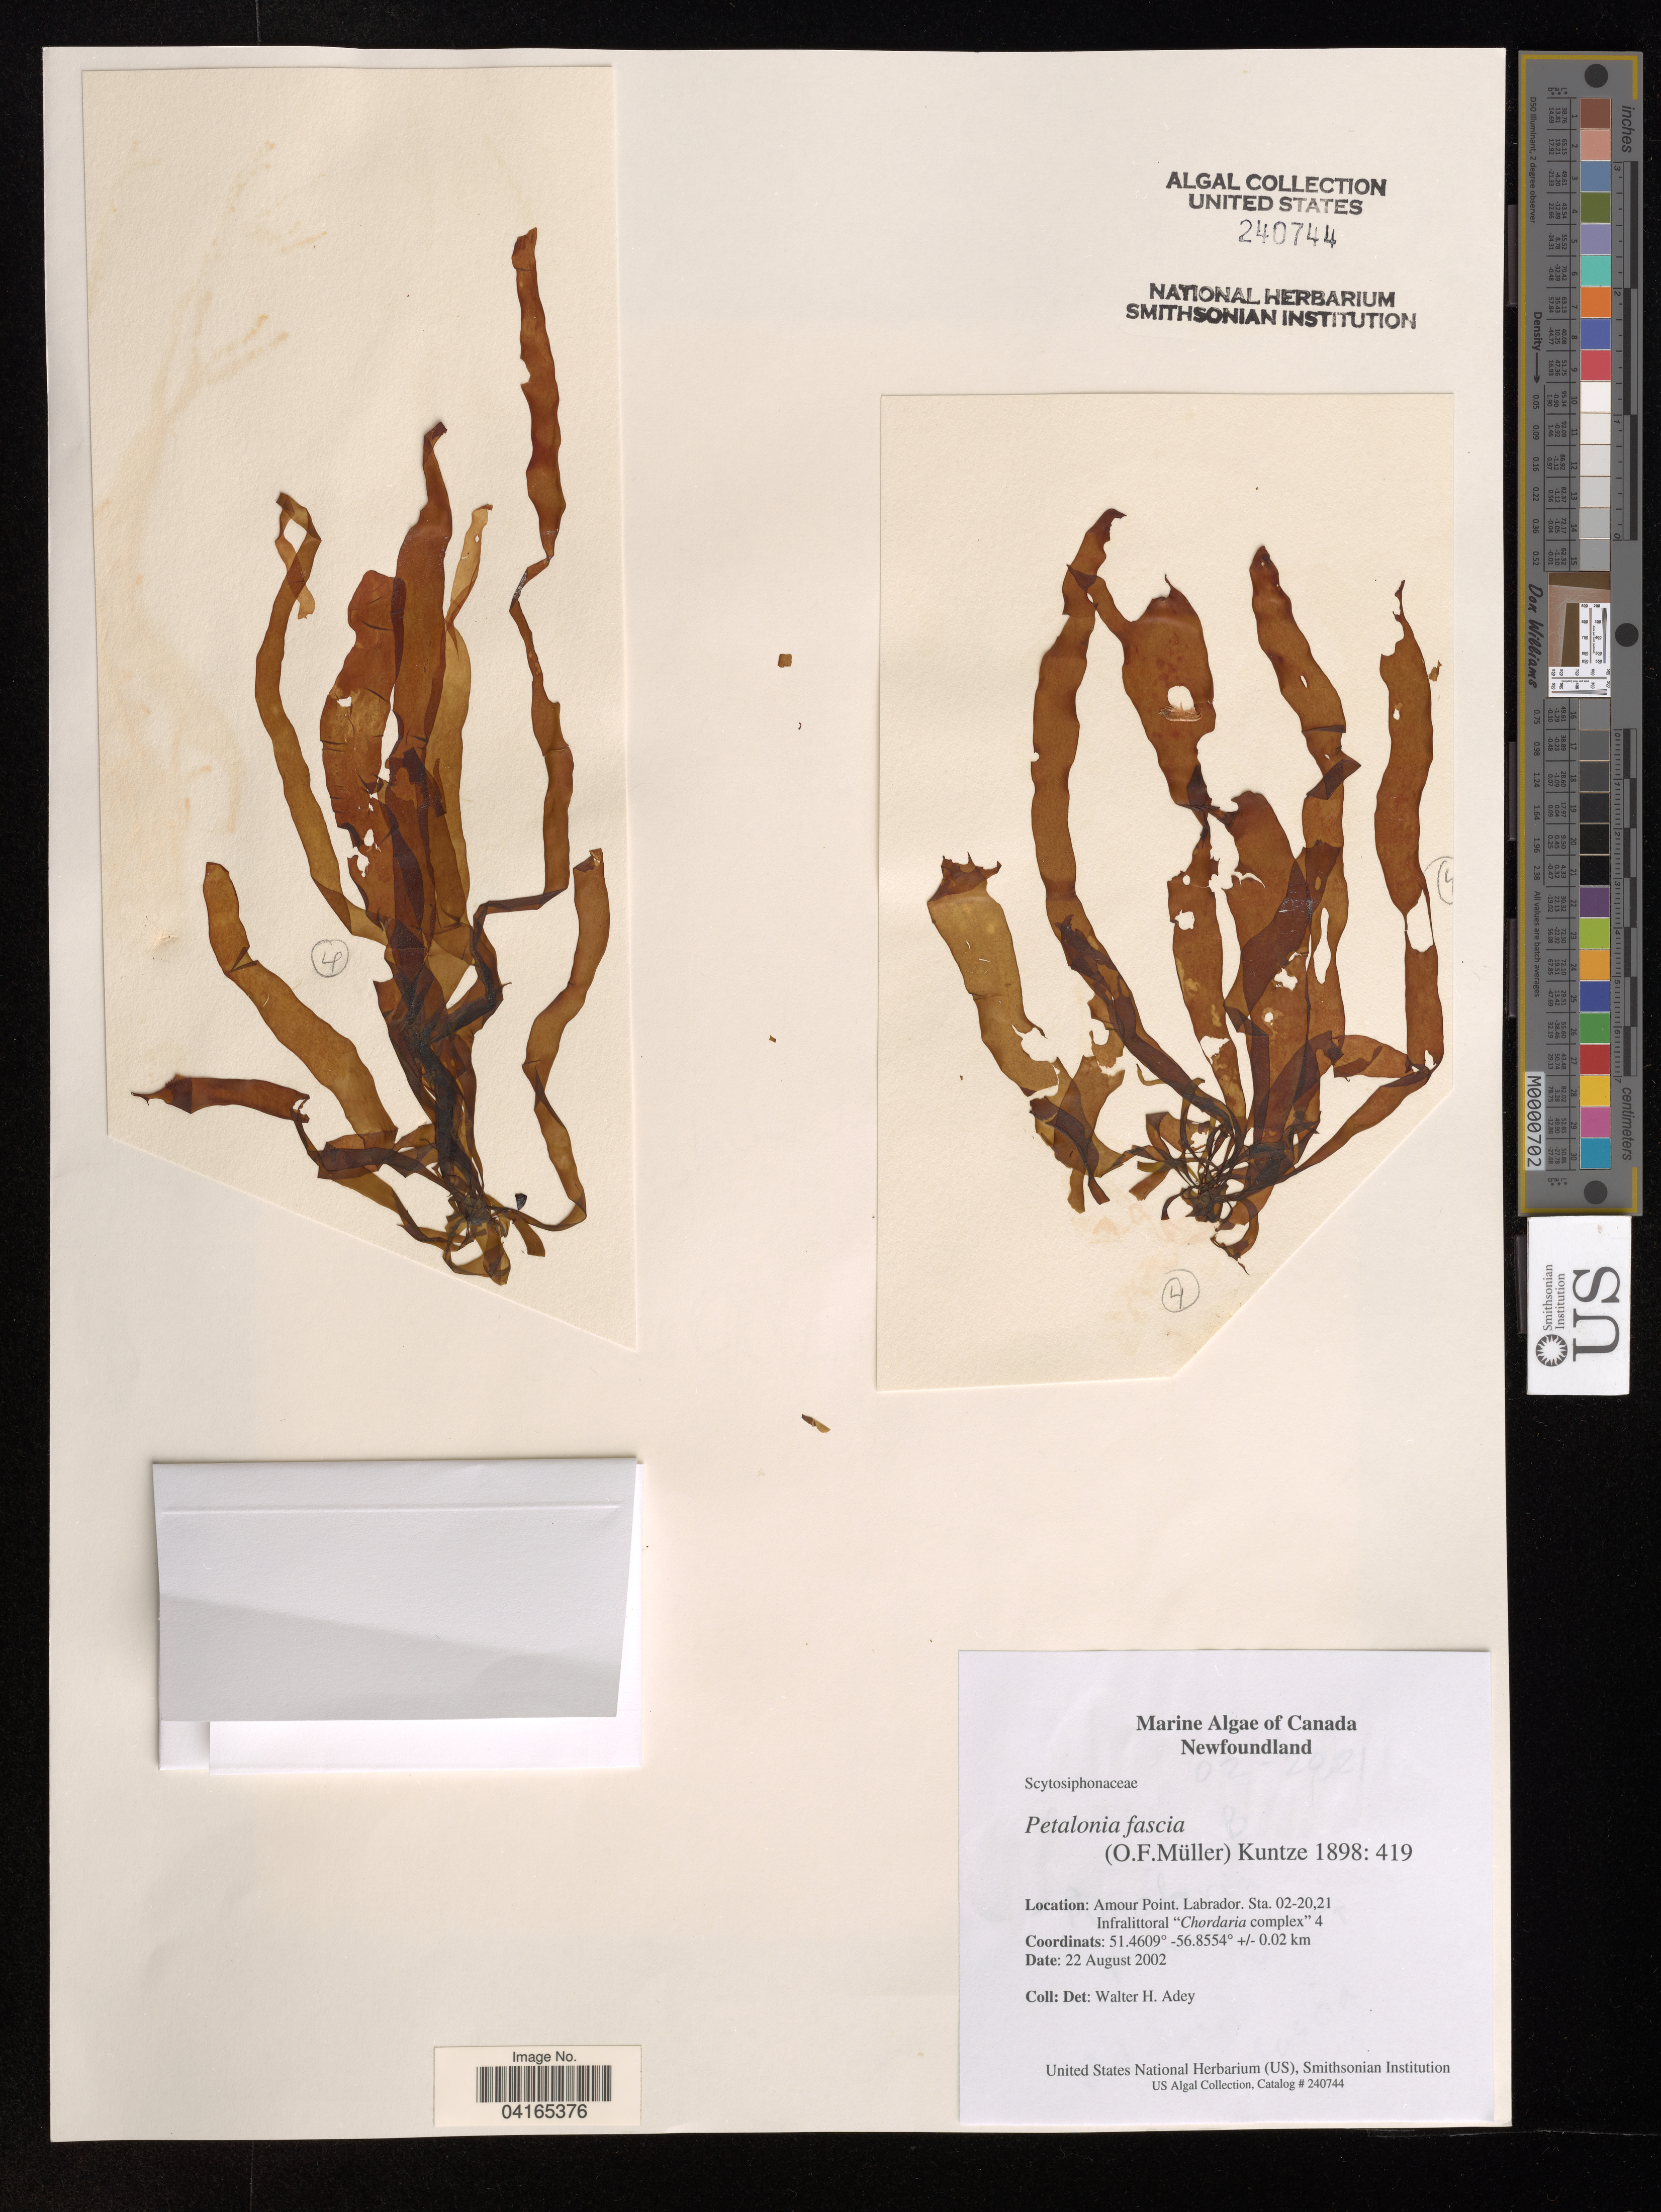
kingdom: Chromista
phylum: Ochrophyta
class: Phaeophyceae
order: Scytosiphonales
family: Scytosiphonaceae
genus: Petalonia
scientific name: Petalonia fascia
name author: (O.F. Müller) Kuntze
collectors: W. H. Adey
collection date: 2002-08-22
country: Canada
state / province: Newfoundland and Labrador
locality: Labrador, Armour Point. Sta. 02-20,21. Infralittoral "Chordaria complex" 4.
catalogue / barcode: US 240744